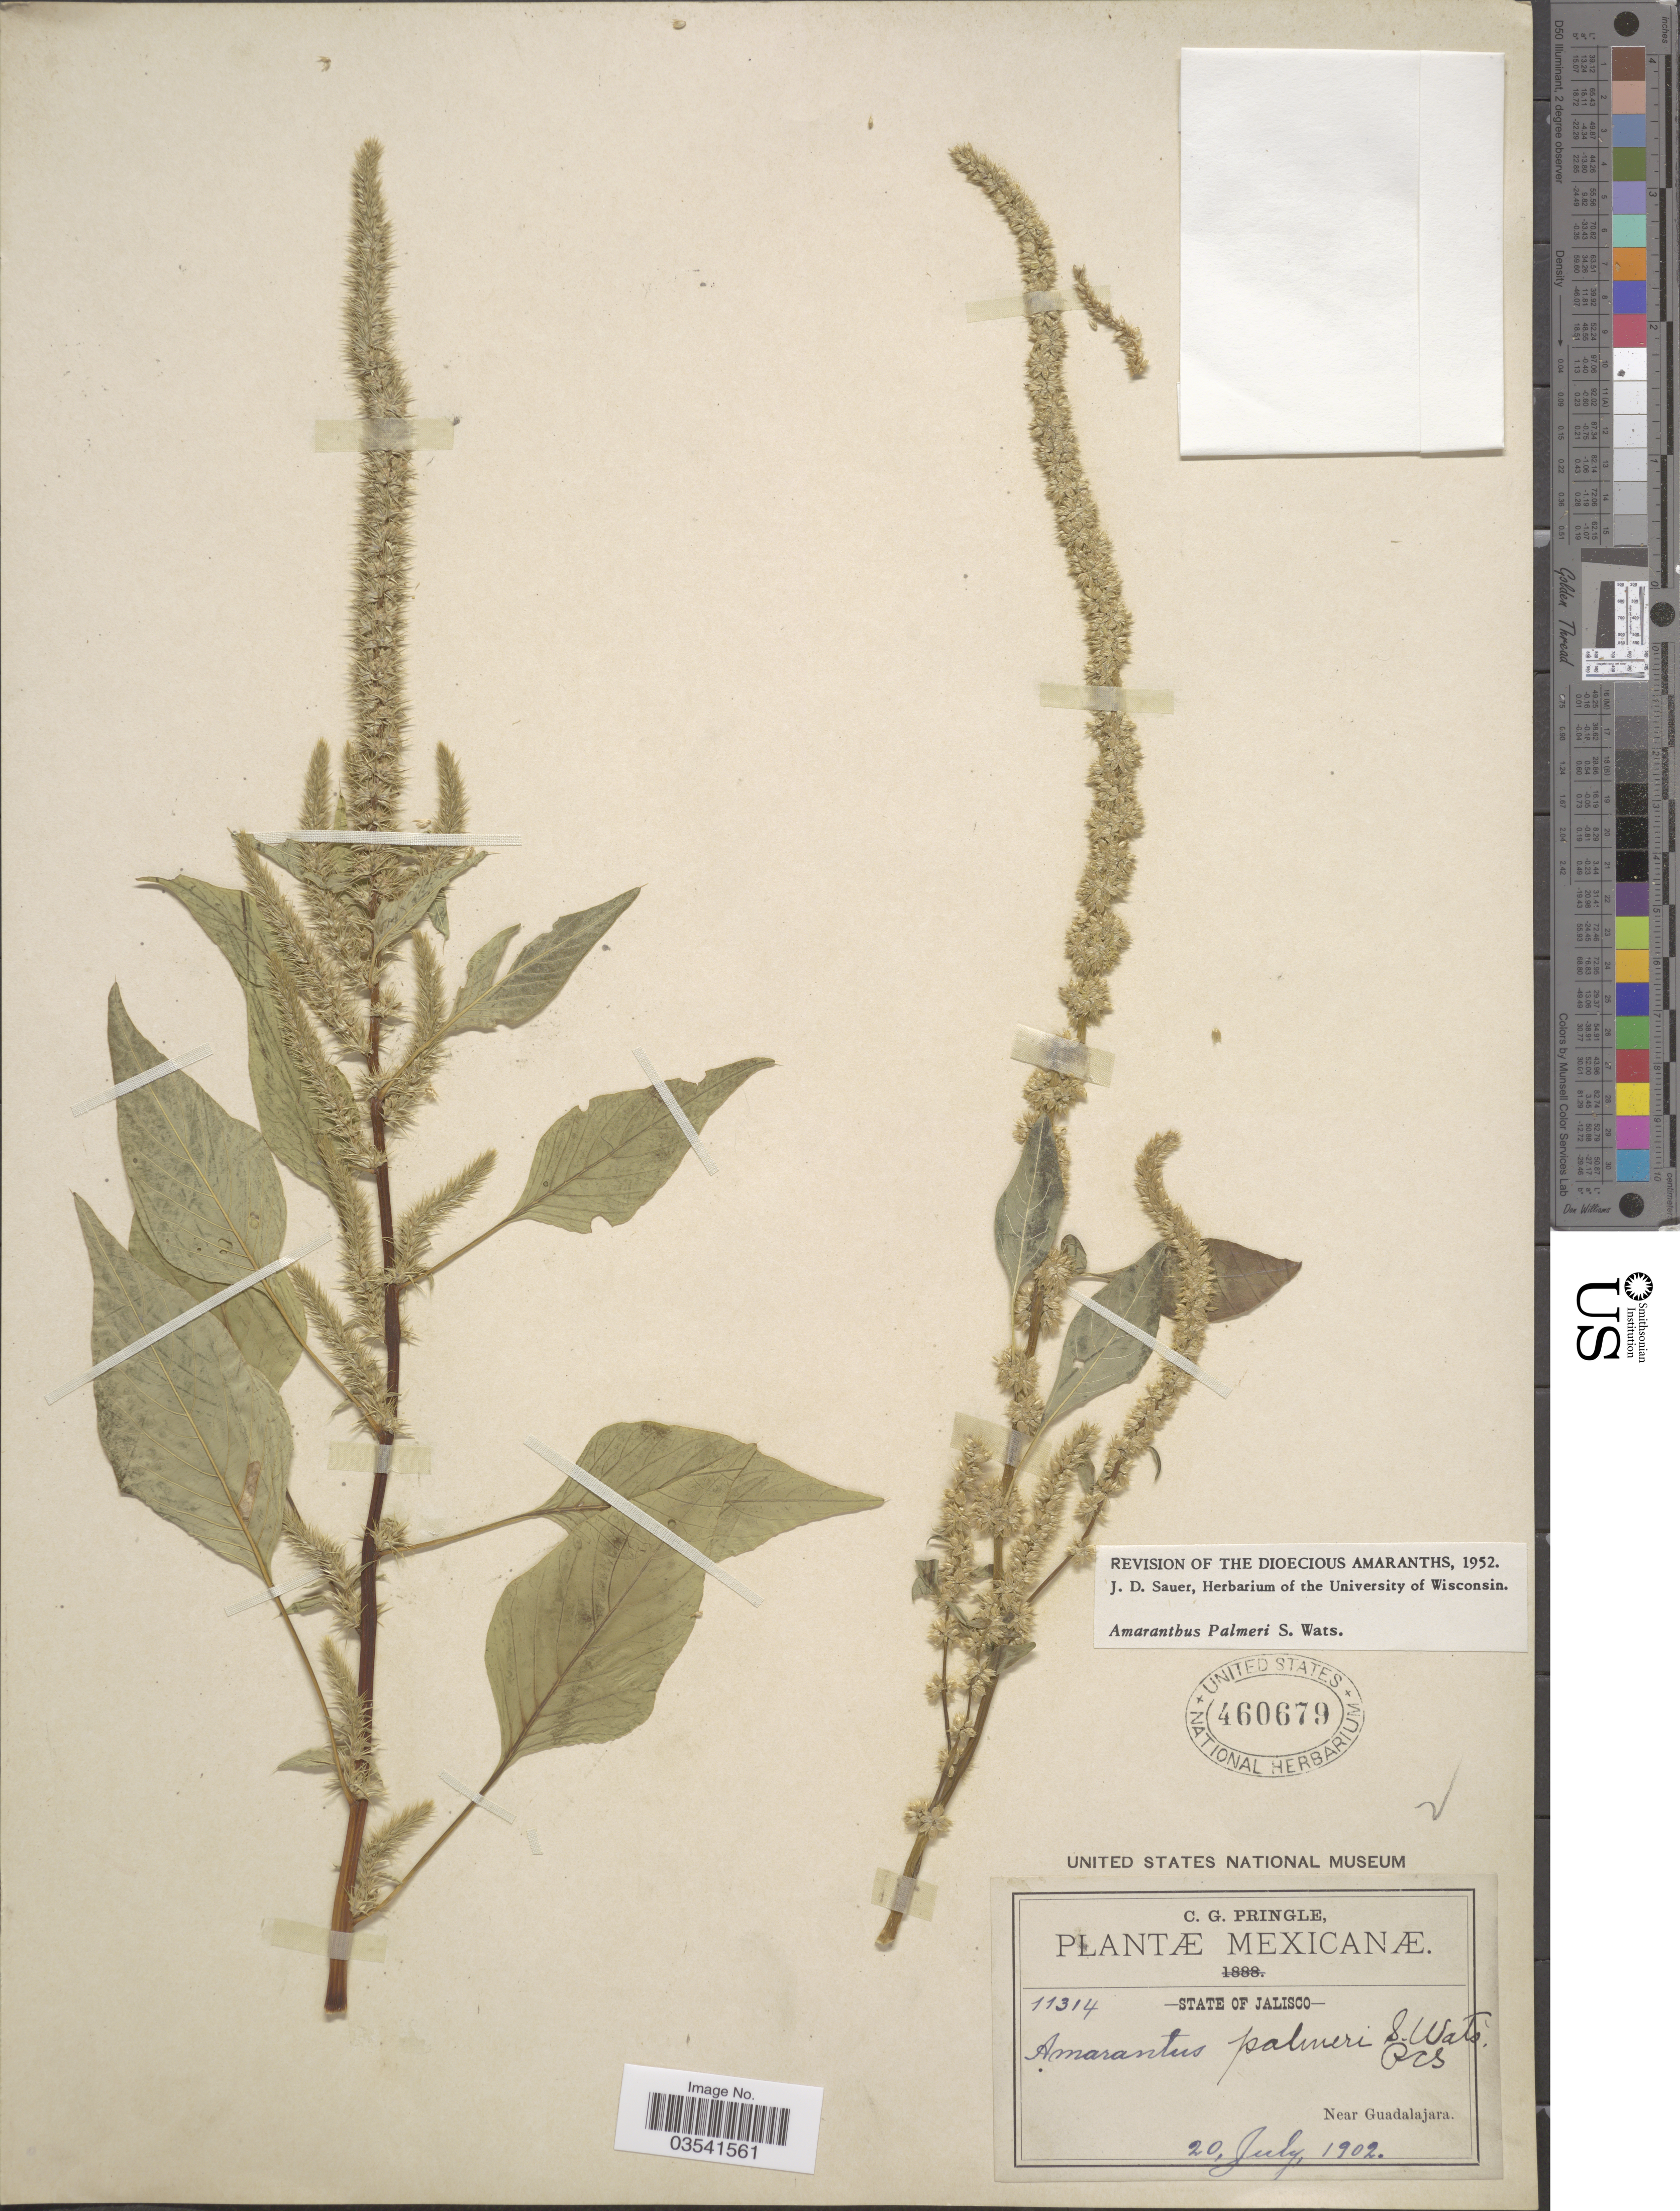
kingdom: Plantae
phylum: Tracheophyta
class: Magnoliopsida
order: Caryophyllales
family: Amaranthaceae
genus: Amaranthus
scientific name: Amaranthus palmeri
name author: S. Watson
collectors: C. G. Pringle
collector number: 11314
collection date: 1902-07-20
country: Mexico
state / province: Jalisco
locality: Near Guadalajara.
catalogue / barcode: US 460679